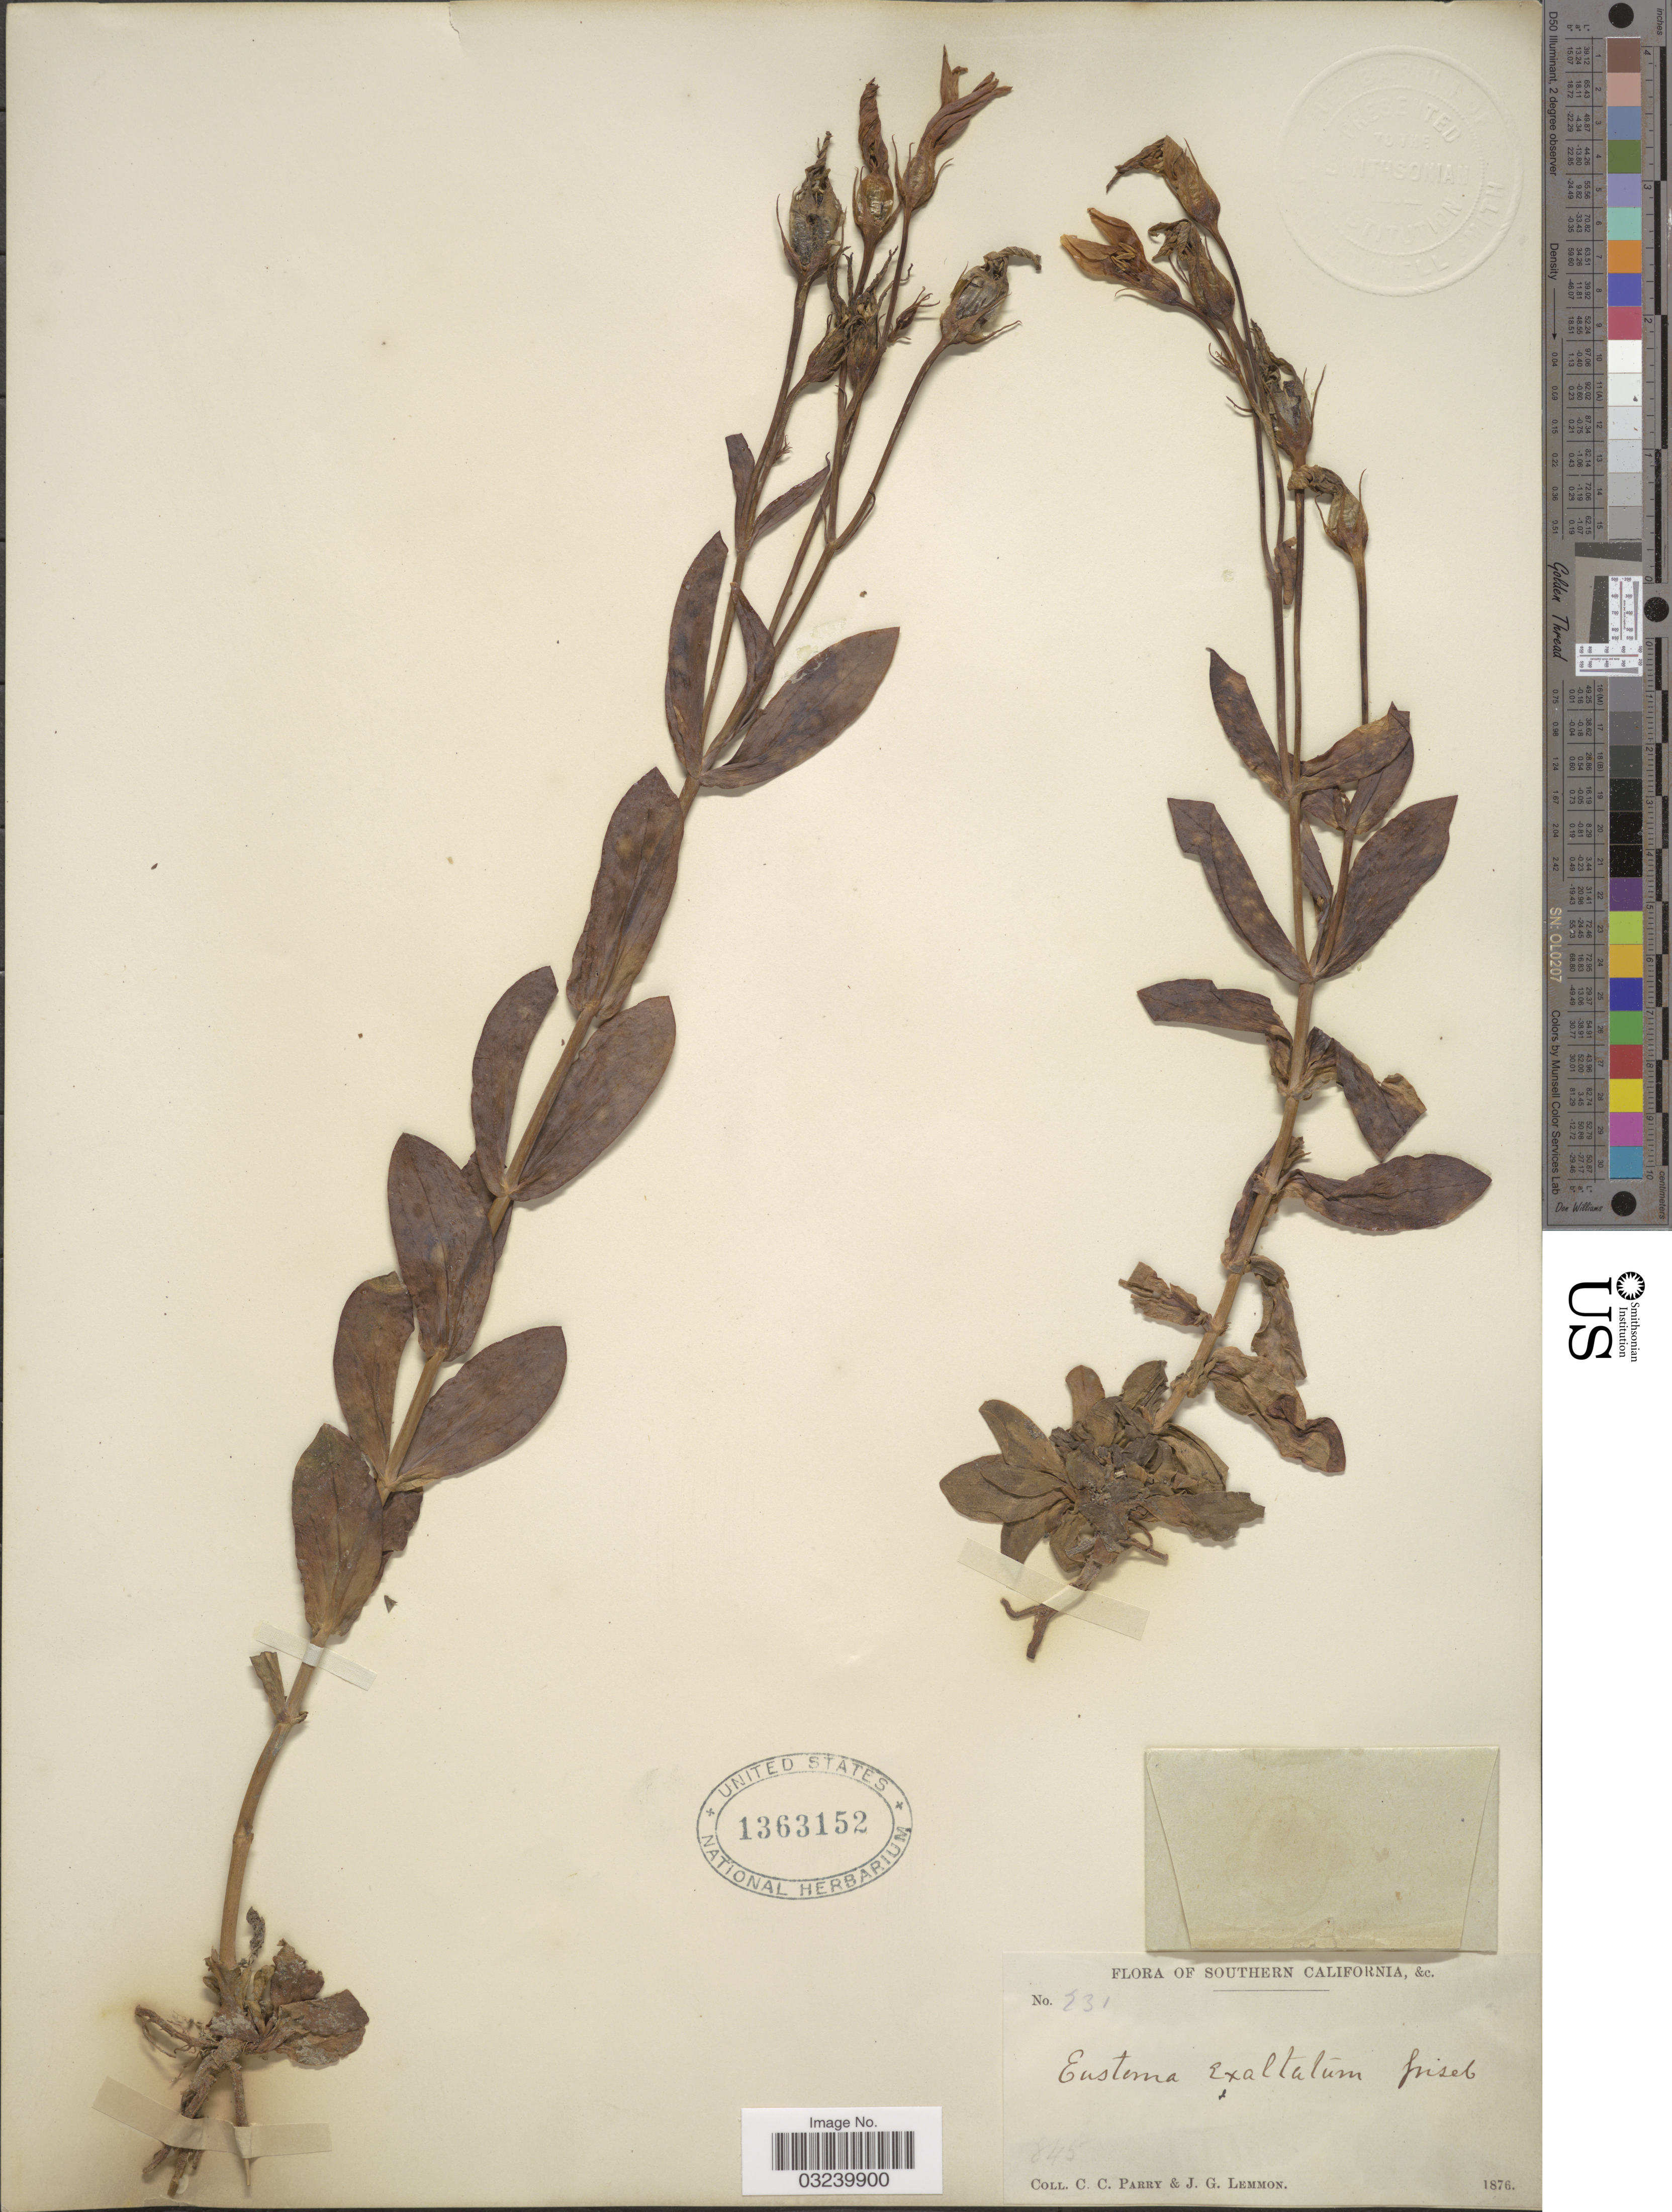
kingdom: Plantae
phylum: Tracheophyta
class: Magnoliopsida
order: Gentianales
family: Gentianaceae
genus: Eustoma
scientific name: Eustoma exaltatum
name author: (L.) Salisb. ex Don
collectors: C. C. Parry & J. Lemmon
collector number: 231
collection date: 1876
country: United States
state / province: California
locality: Southern California.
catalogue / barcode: US 1363152